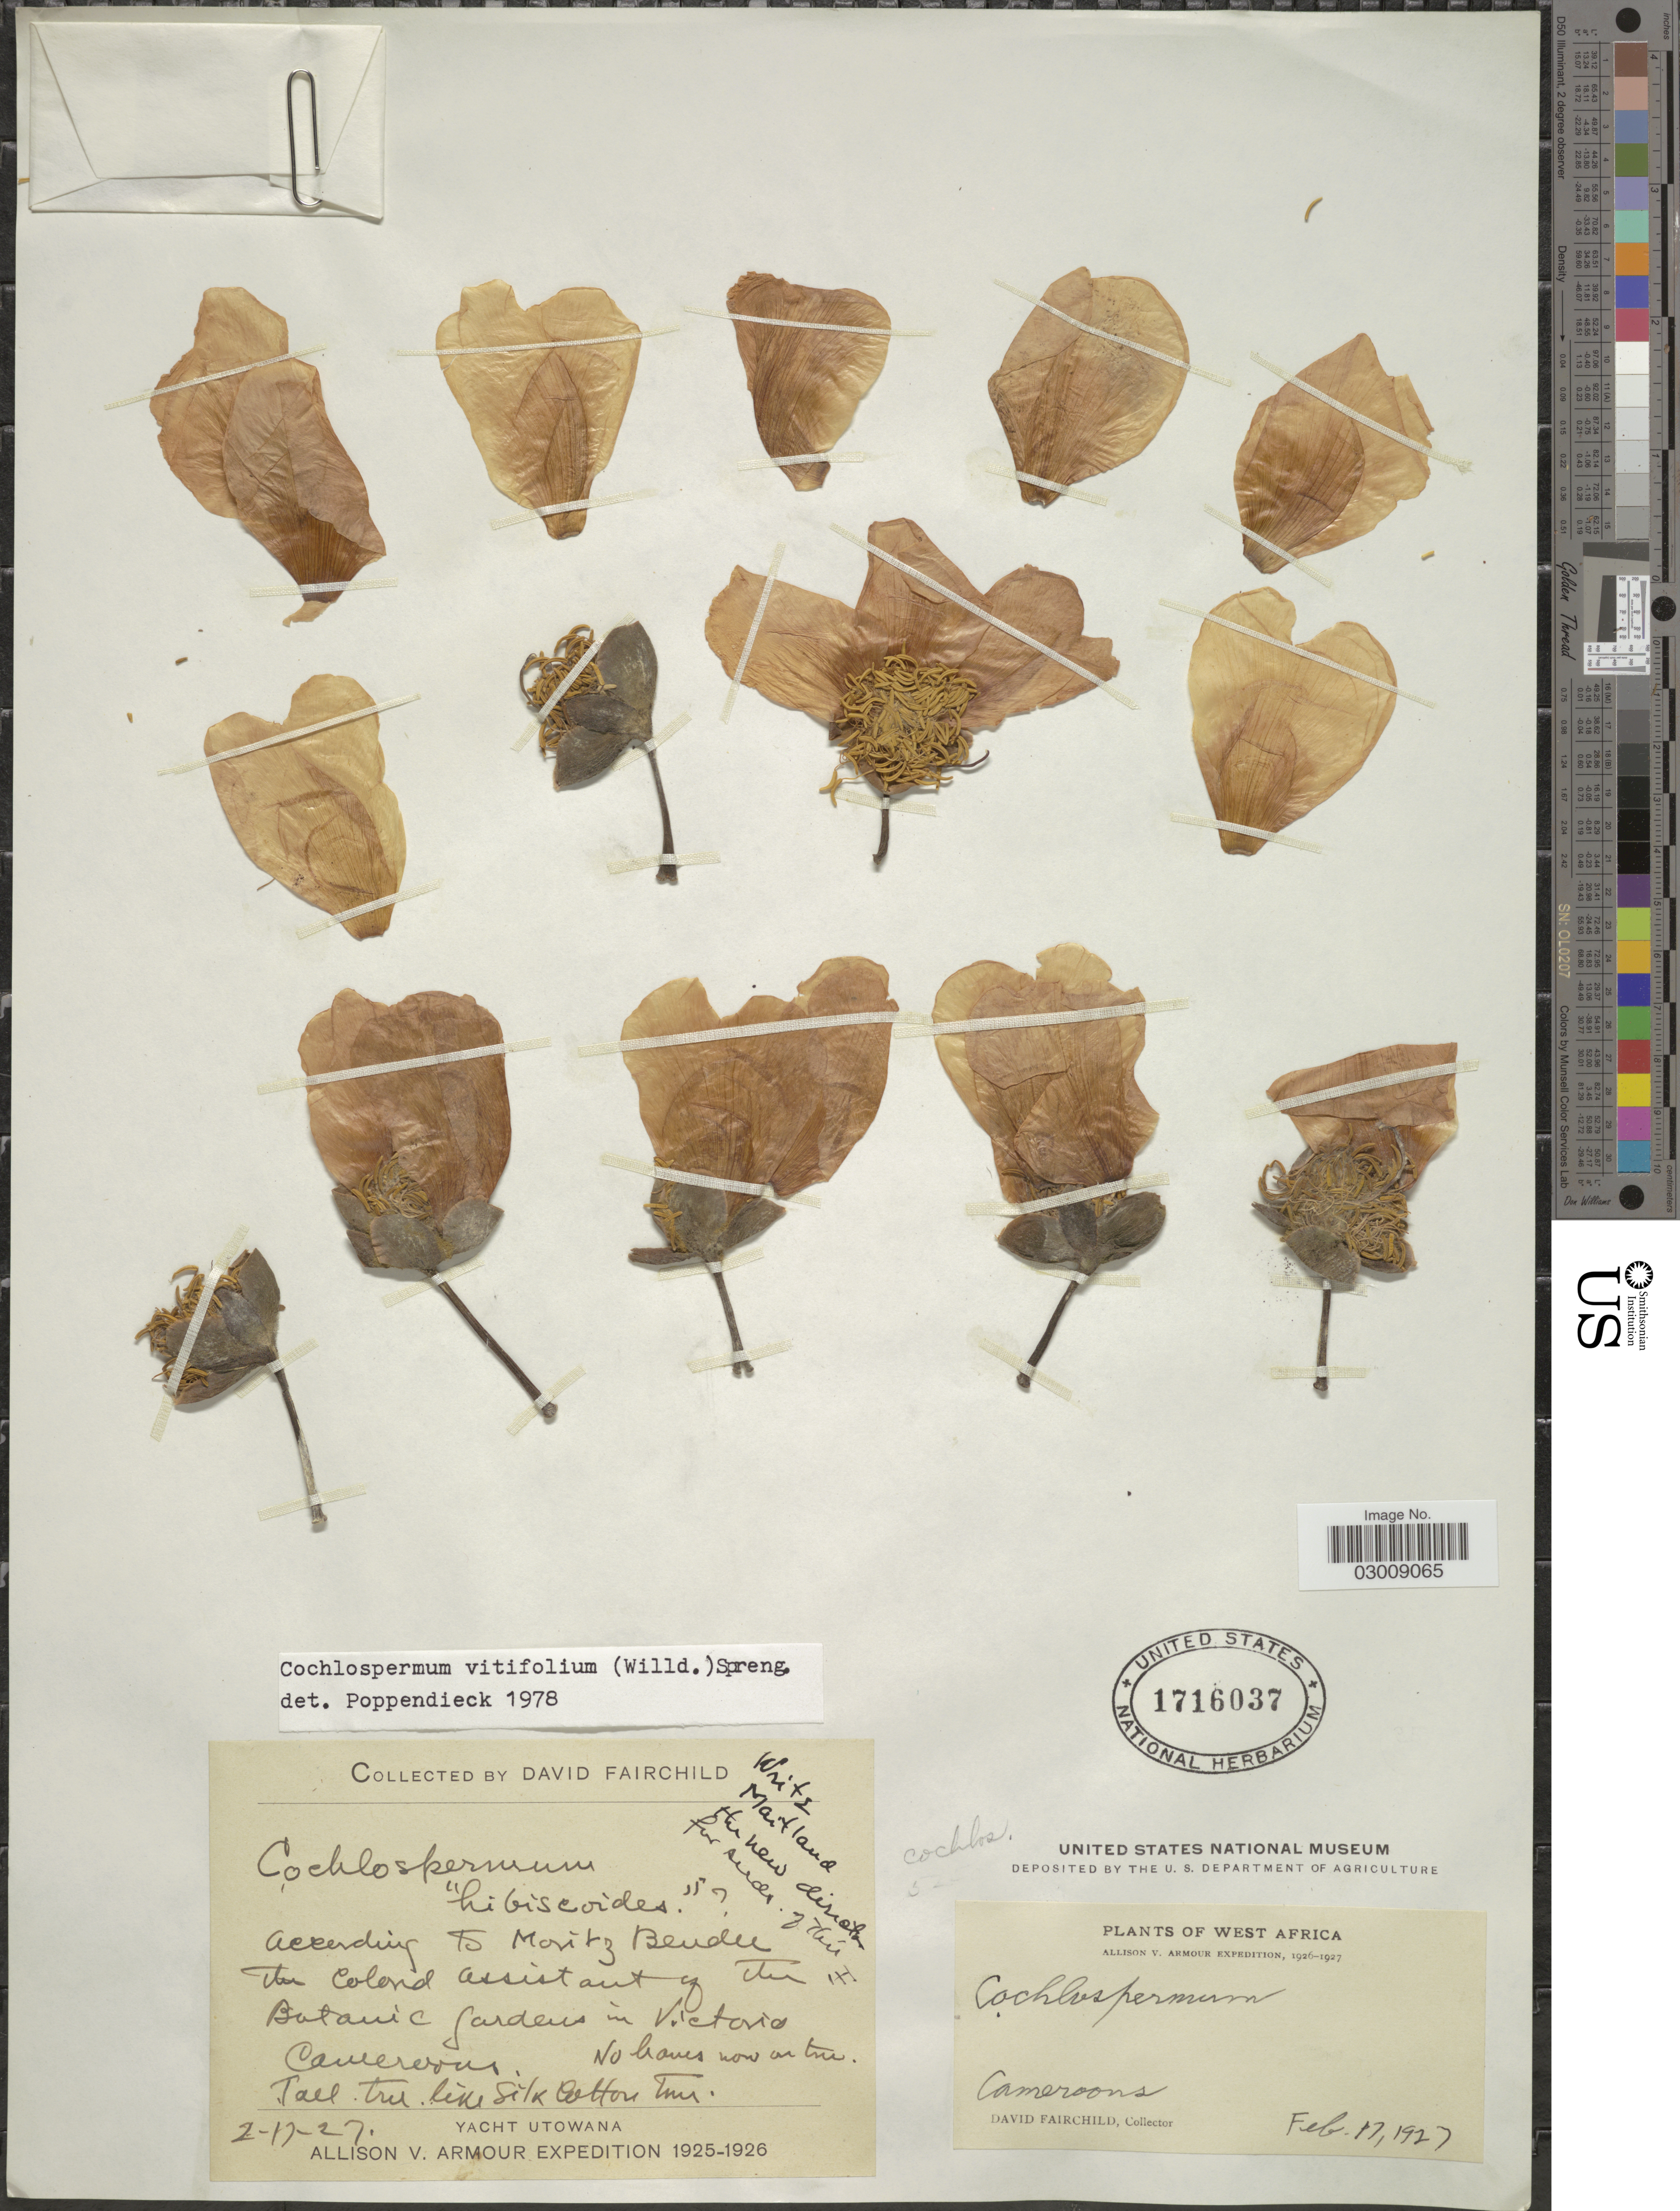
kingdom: Plantae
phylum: Tracheophyta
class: Magnoliopsida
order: Malvales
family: Cochlospermaceae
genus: Cochlospermum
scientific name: Cochlospermum vitifolium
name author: (Willd.) Spreng.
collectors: D. Fairchild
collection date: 1927-02-17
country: Cameroon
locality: according to Moritz Beudee The Colored assitant of the Botanic Gardens in Victoria. Cameroons.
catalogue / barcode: US 1716037